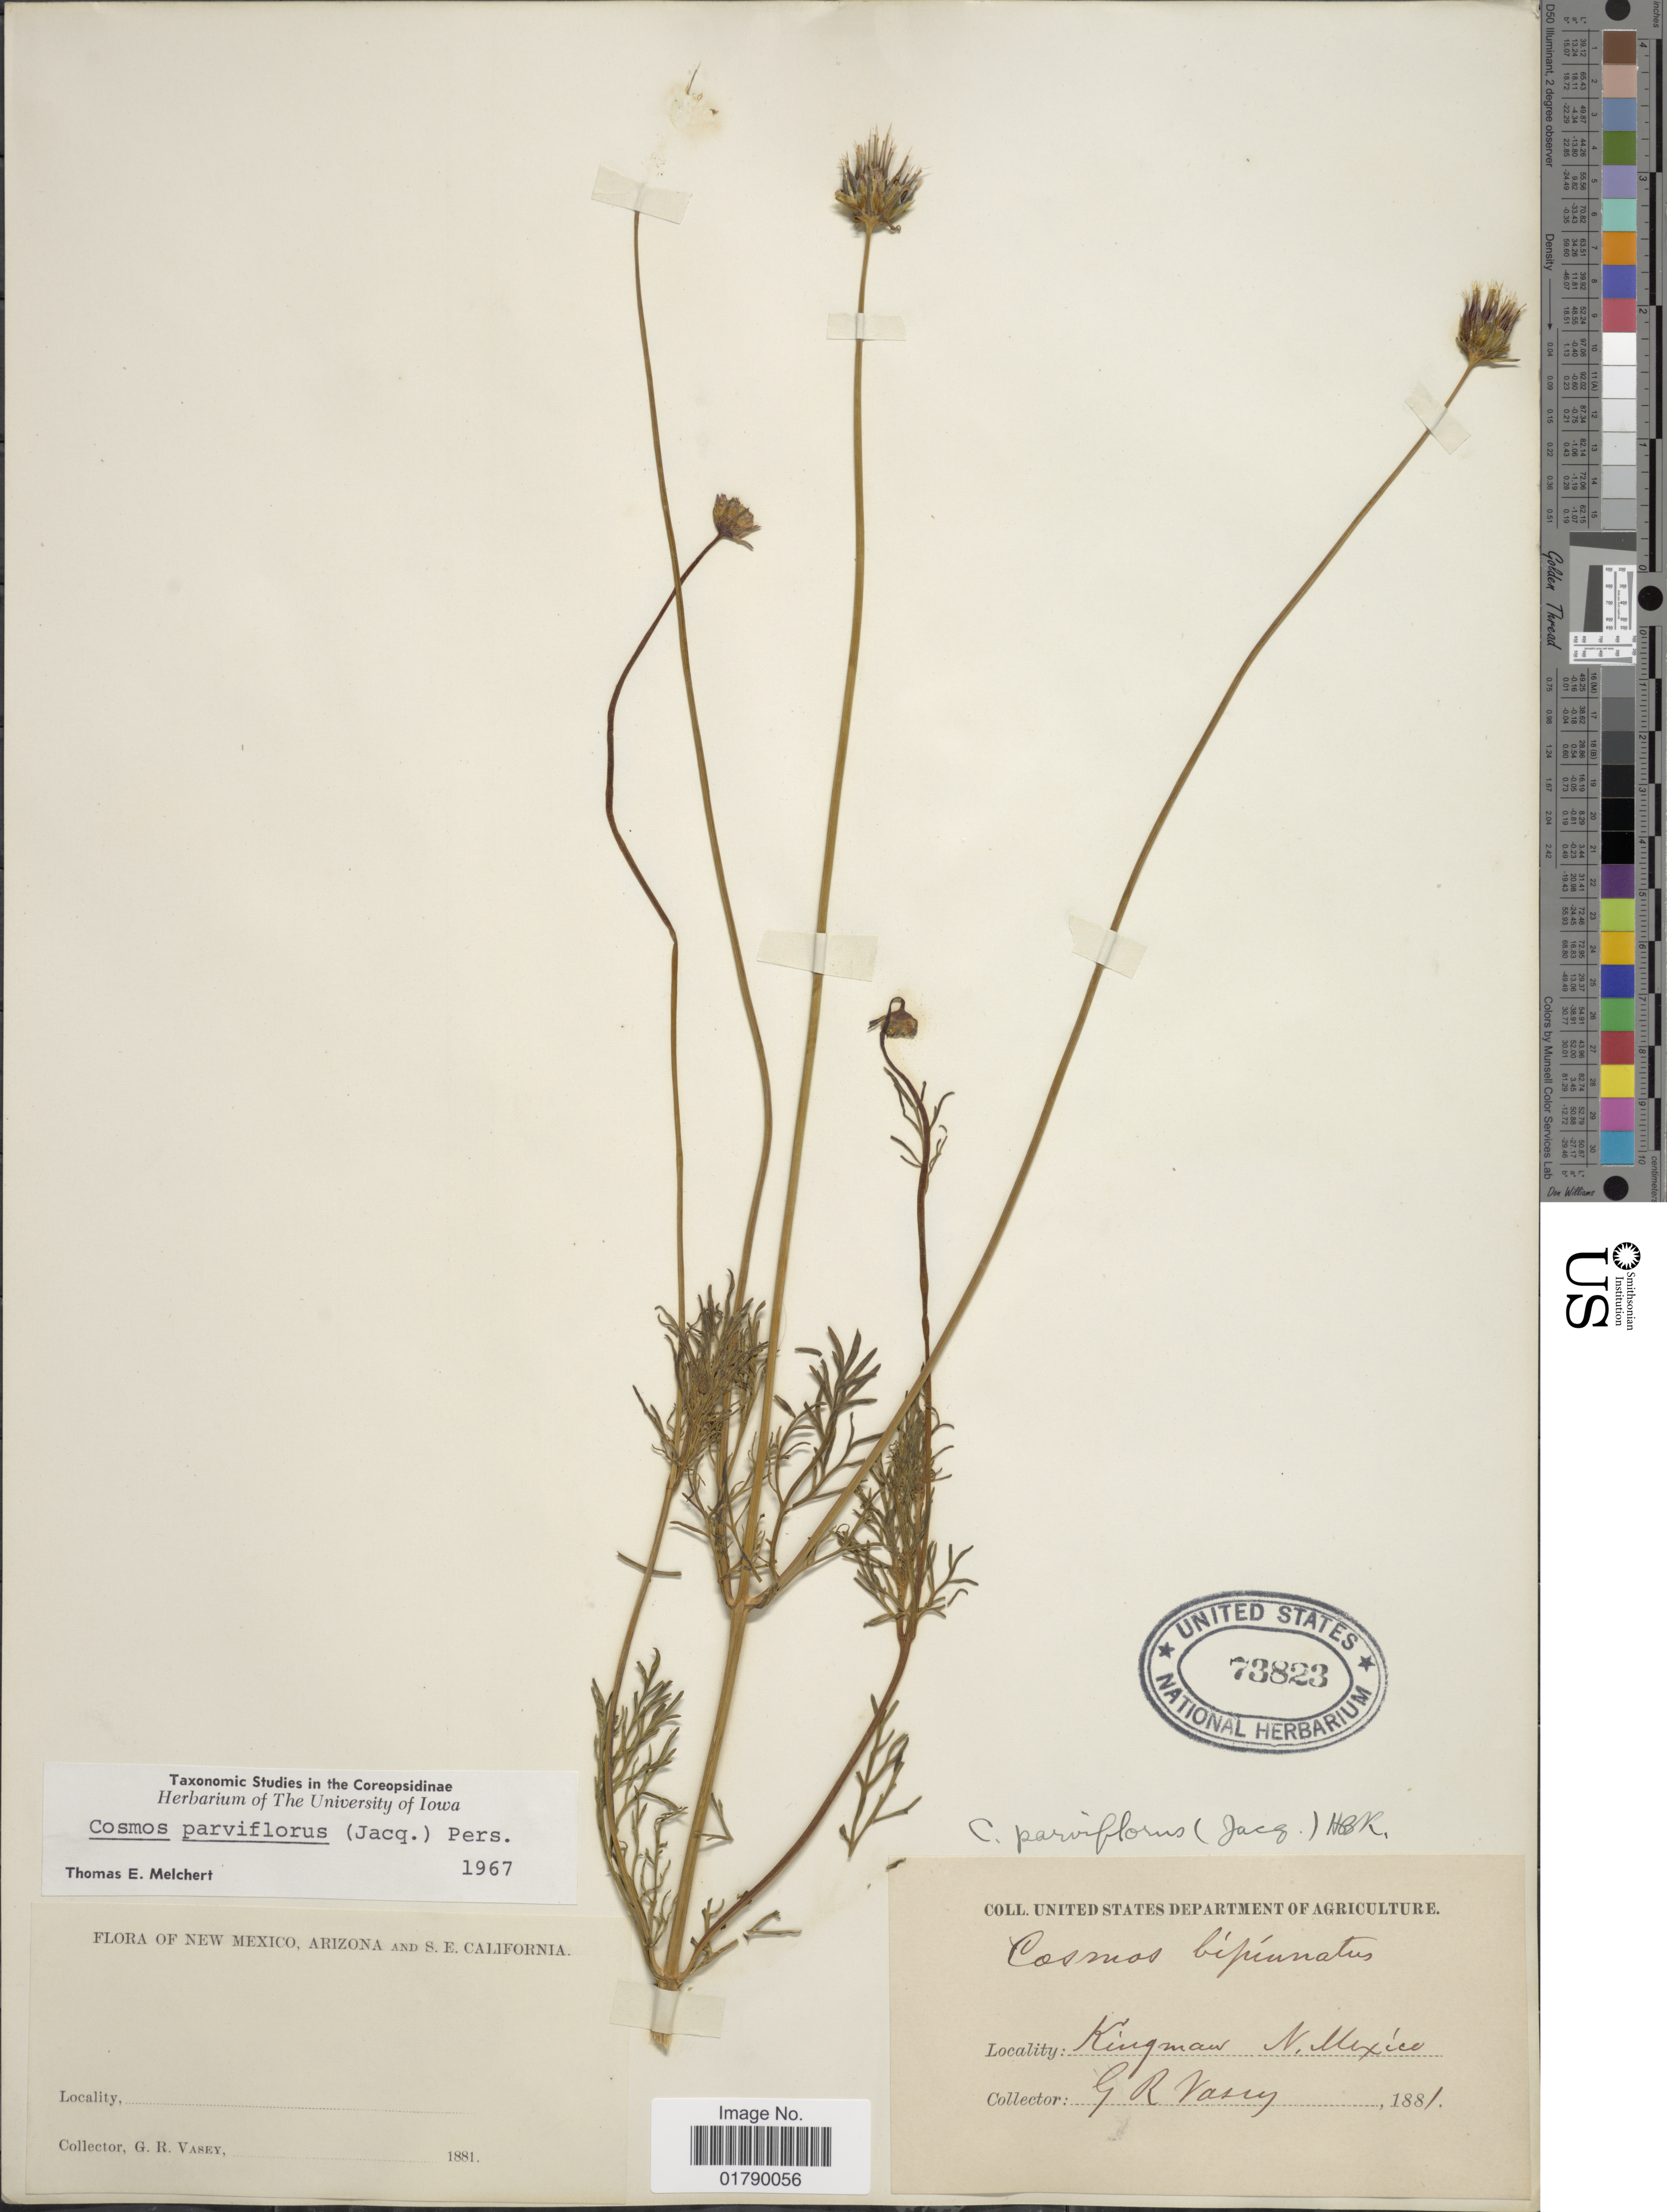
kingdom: Plantae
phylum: Tracheophyta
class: Magnoliopsida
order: Asterales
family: Asteraceae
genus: Cosmos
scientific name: Cosmos parviflorus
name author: (Jacq.) Pers.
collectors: G. R. Vasey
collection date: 1881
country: United States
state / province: New Mexico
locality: Kingman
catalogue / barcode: US 73823